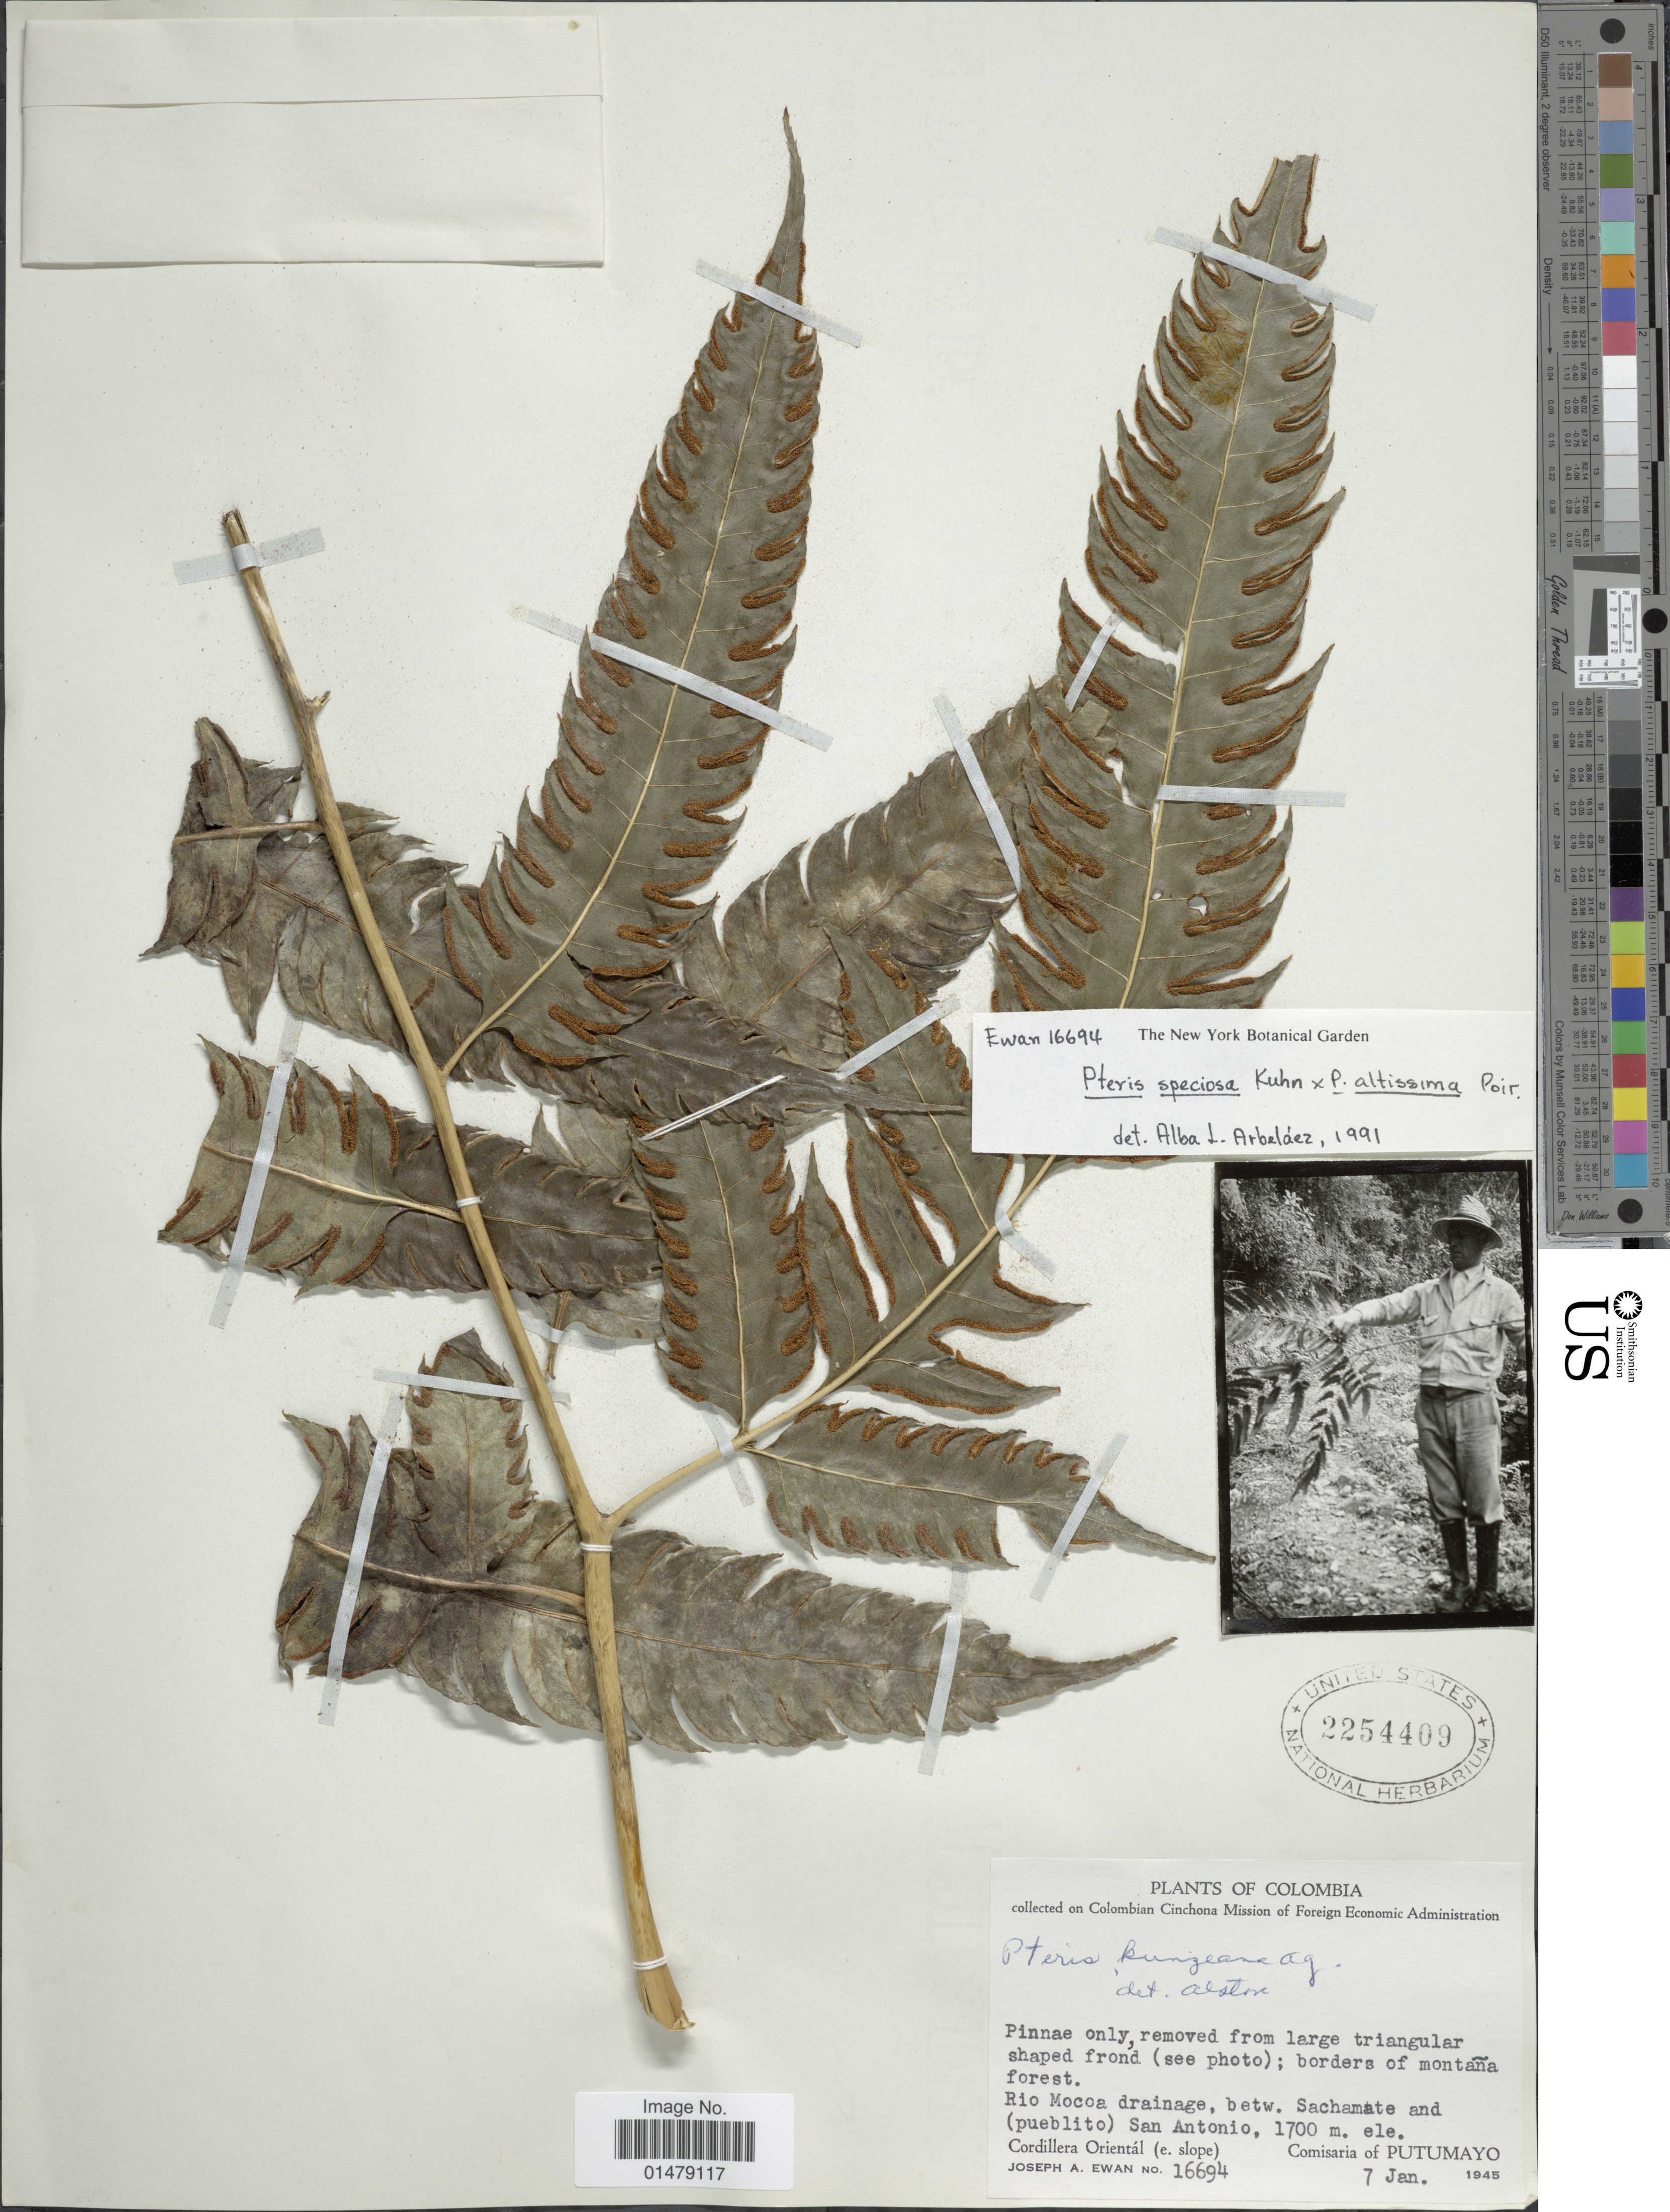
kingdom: Plantae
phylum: Tracheophyta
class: Polypodiopsida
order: Polypodiales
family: Pteridaceae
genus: Pteris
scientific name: Pteris altissima x P. speciosa Mett. ex Kuhn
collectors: J. A. Ewan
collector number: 16694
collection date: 1945-01-07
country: Colombia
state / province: Putumayo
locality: Rio Mocoa drainage, betw. Sachamate and (pueblito) San Antonio. Cordillera Oriental (e. slope). Comisaria of Putumayo.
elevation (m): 1700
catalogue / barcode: US 2254409